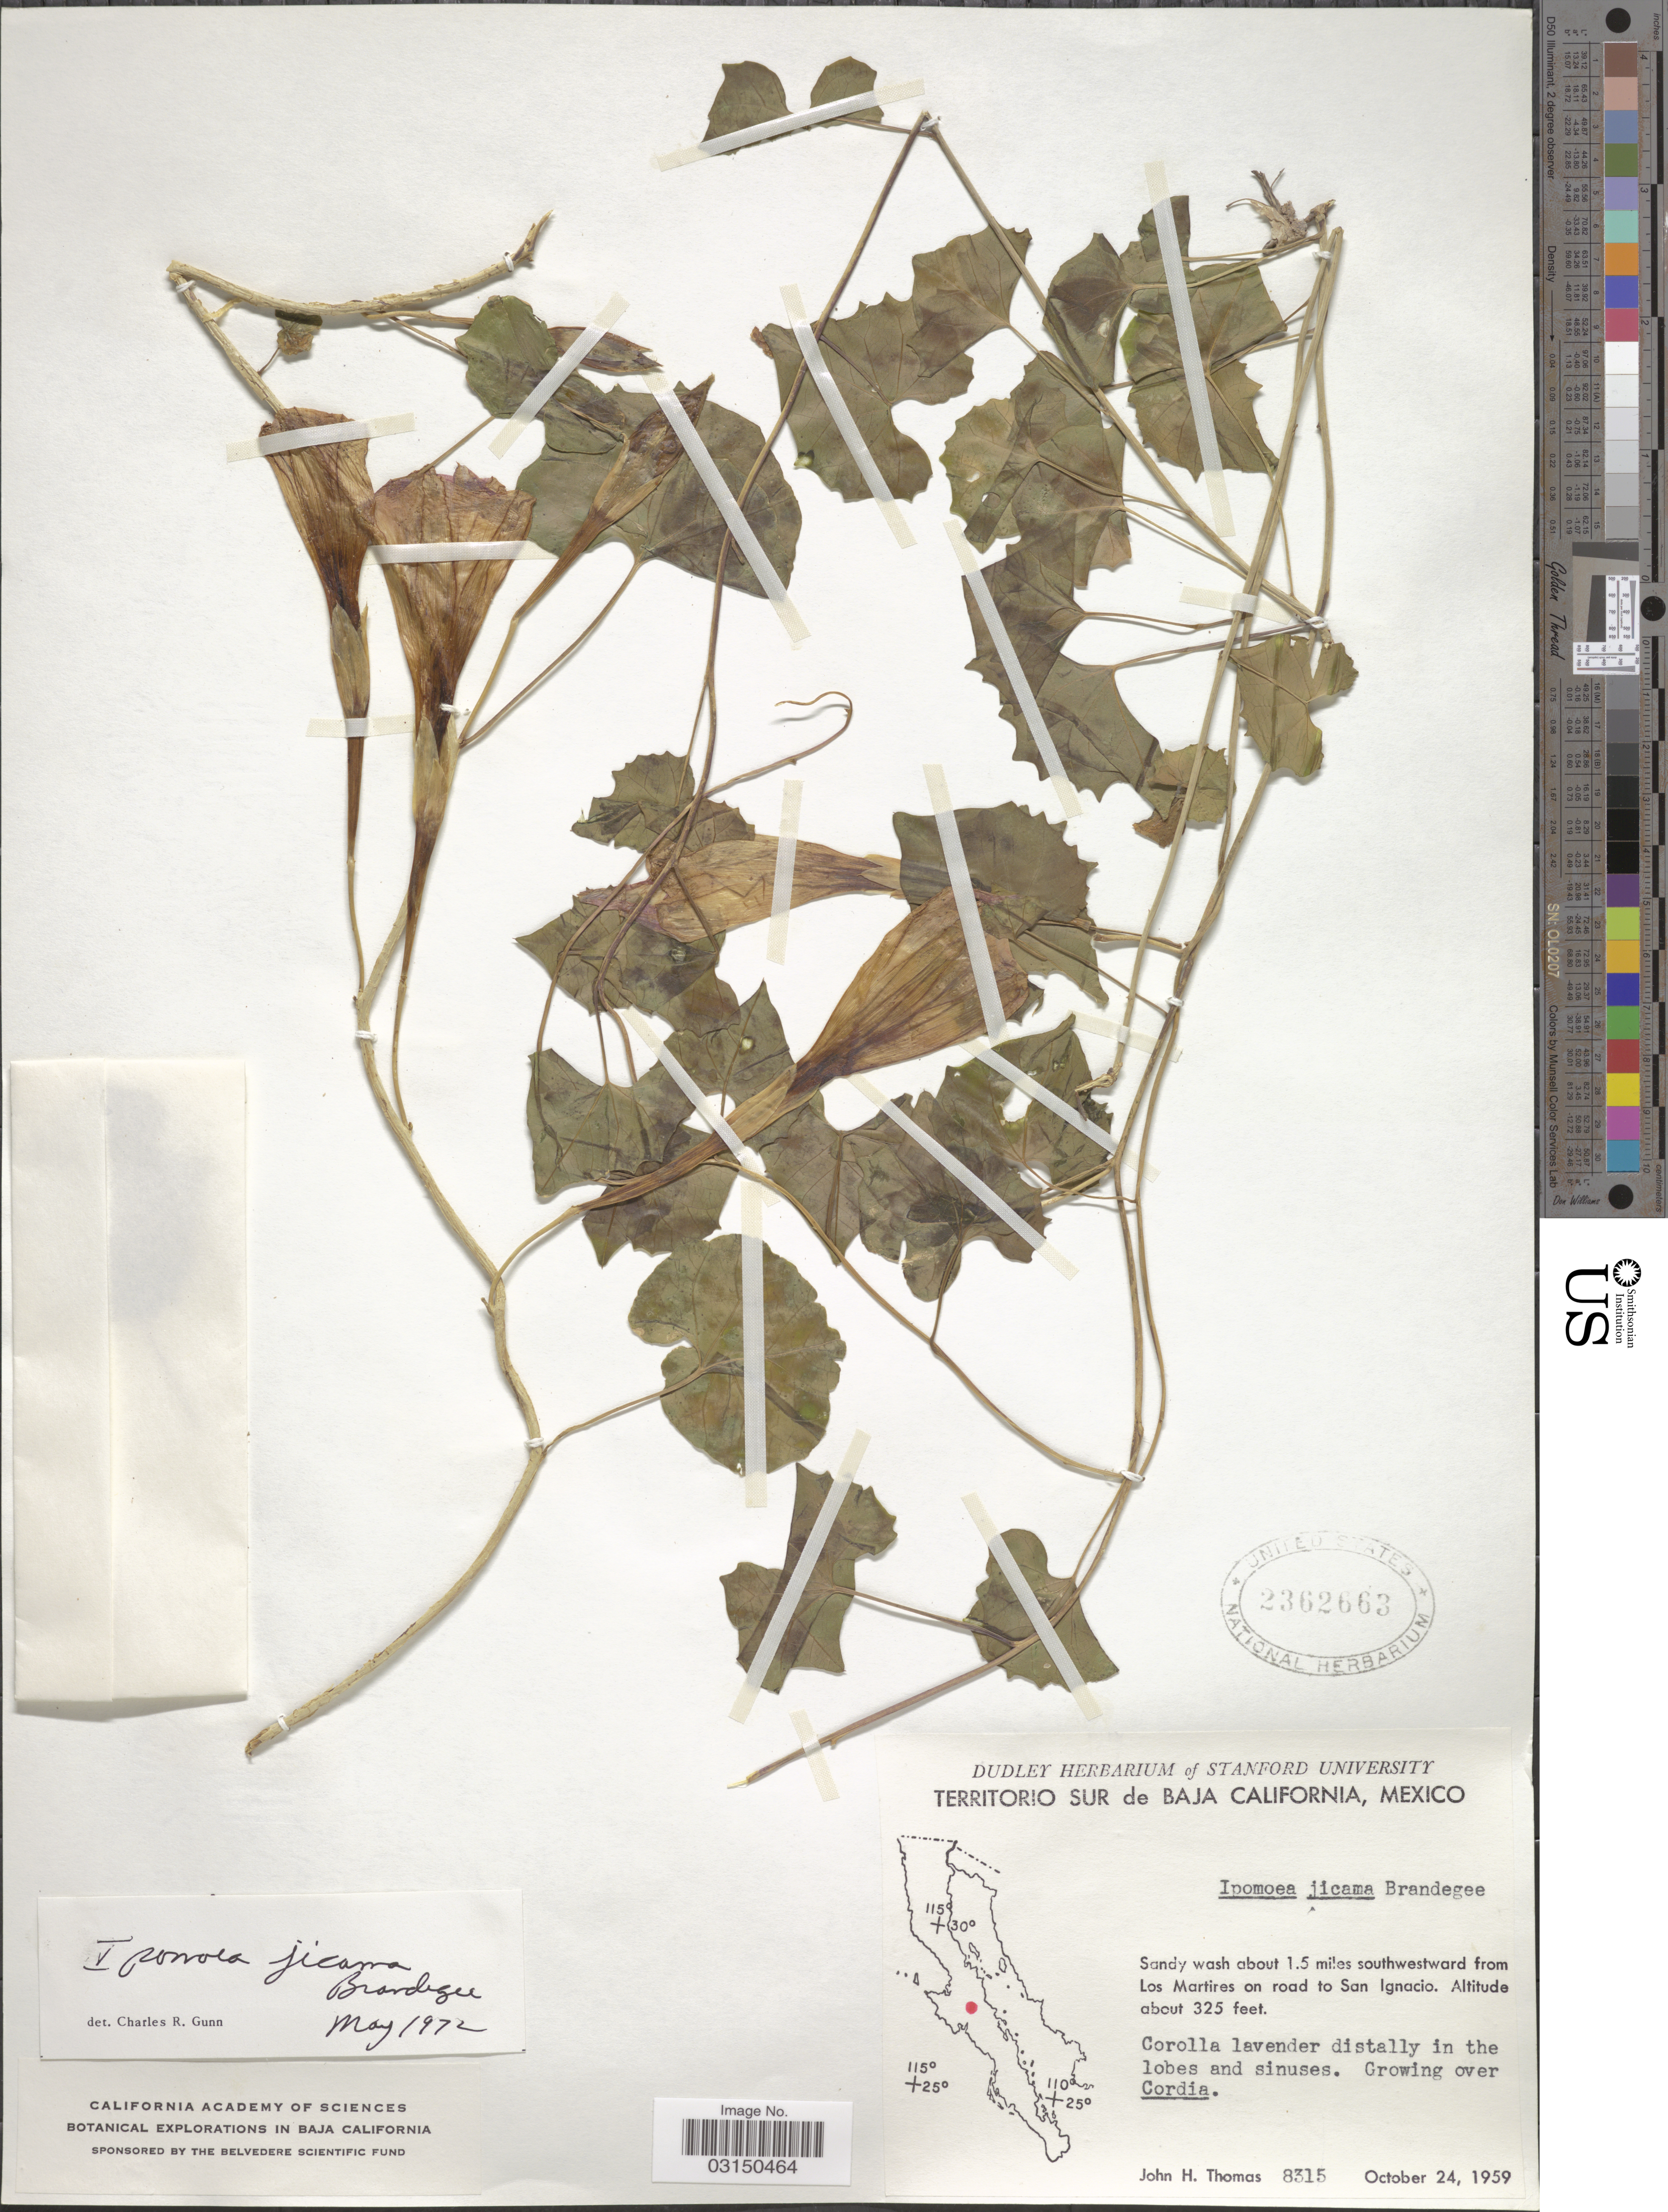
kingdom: Plantae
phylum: Tracheophyta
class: Magnoliopsida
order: Solanales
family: Convolvulaceae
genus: Ipomoea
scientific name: Ipomoea jicama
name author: Brandegee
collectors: J. H. Thomas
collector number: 8315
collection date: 1959-10-24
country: Mexico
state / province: Baja California Sur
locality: Territorio Sur de Baja California. Sandy wash about 1.5 miles southwestward from Los Martires on road to San Ignacio.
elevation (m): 99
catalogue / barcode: US 2362663